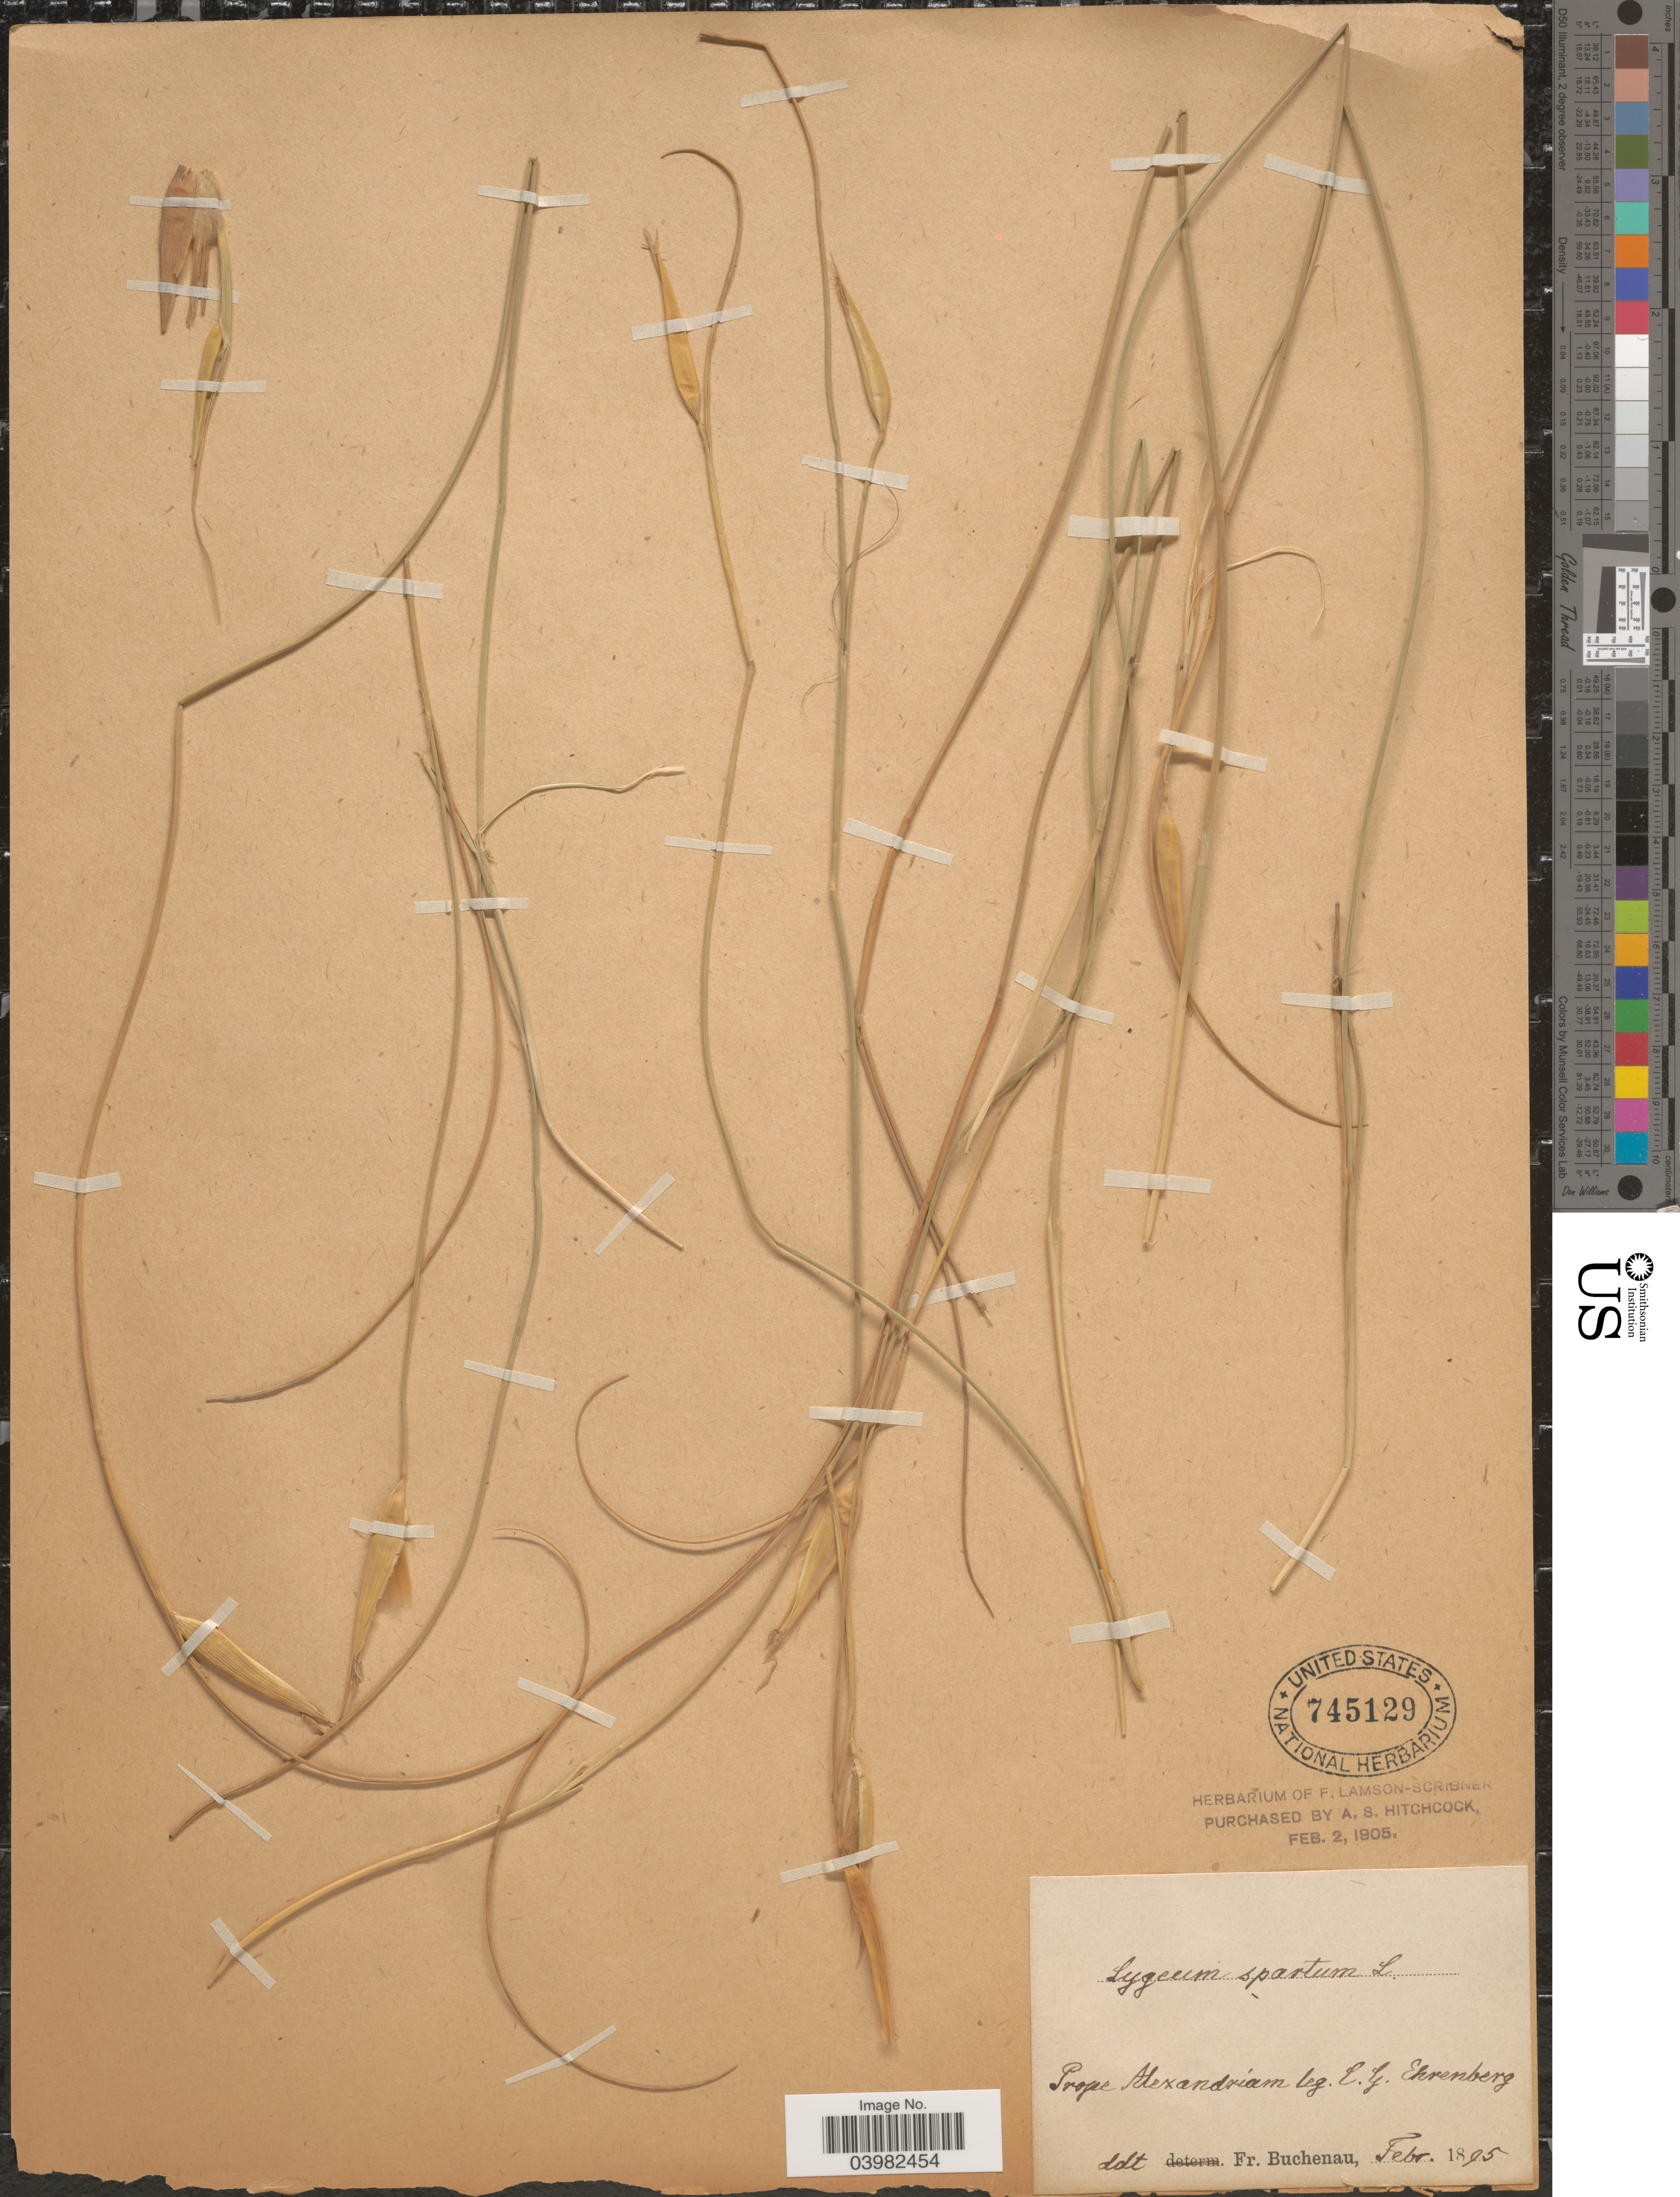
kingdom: Plantae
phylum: Tracheophyta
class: Liliopsida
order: Poales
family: Poaceae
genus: Lygeum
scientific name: Lygeum spartum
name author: L.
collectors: C. Ehrenberg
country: Egypt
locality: Prope Alexandriam.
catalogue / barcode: US 745129